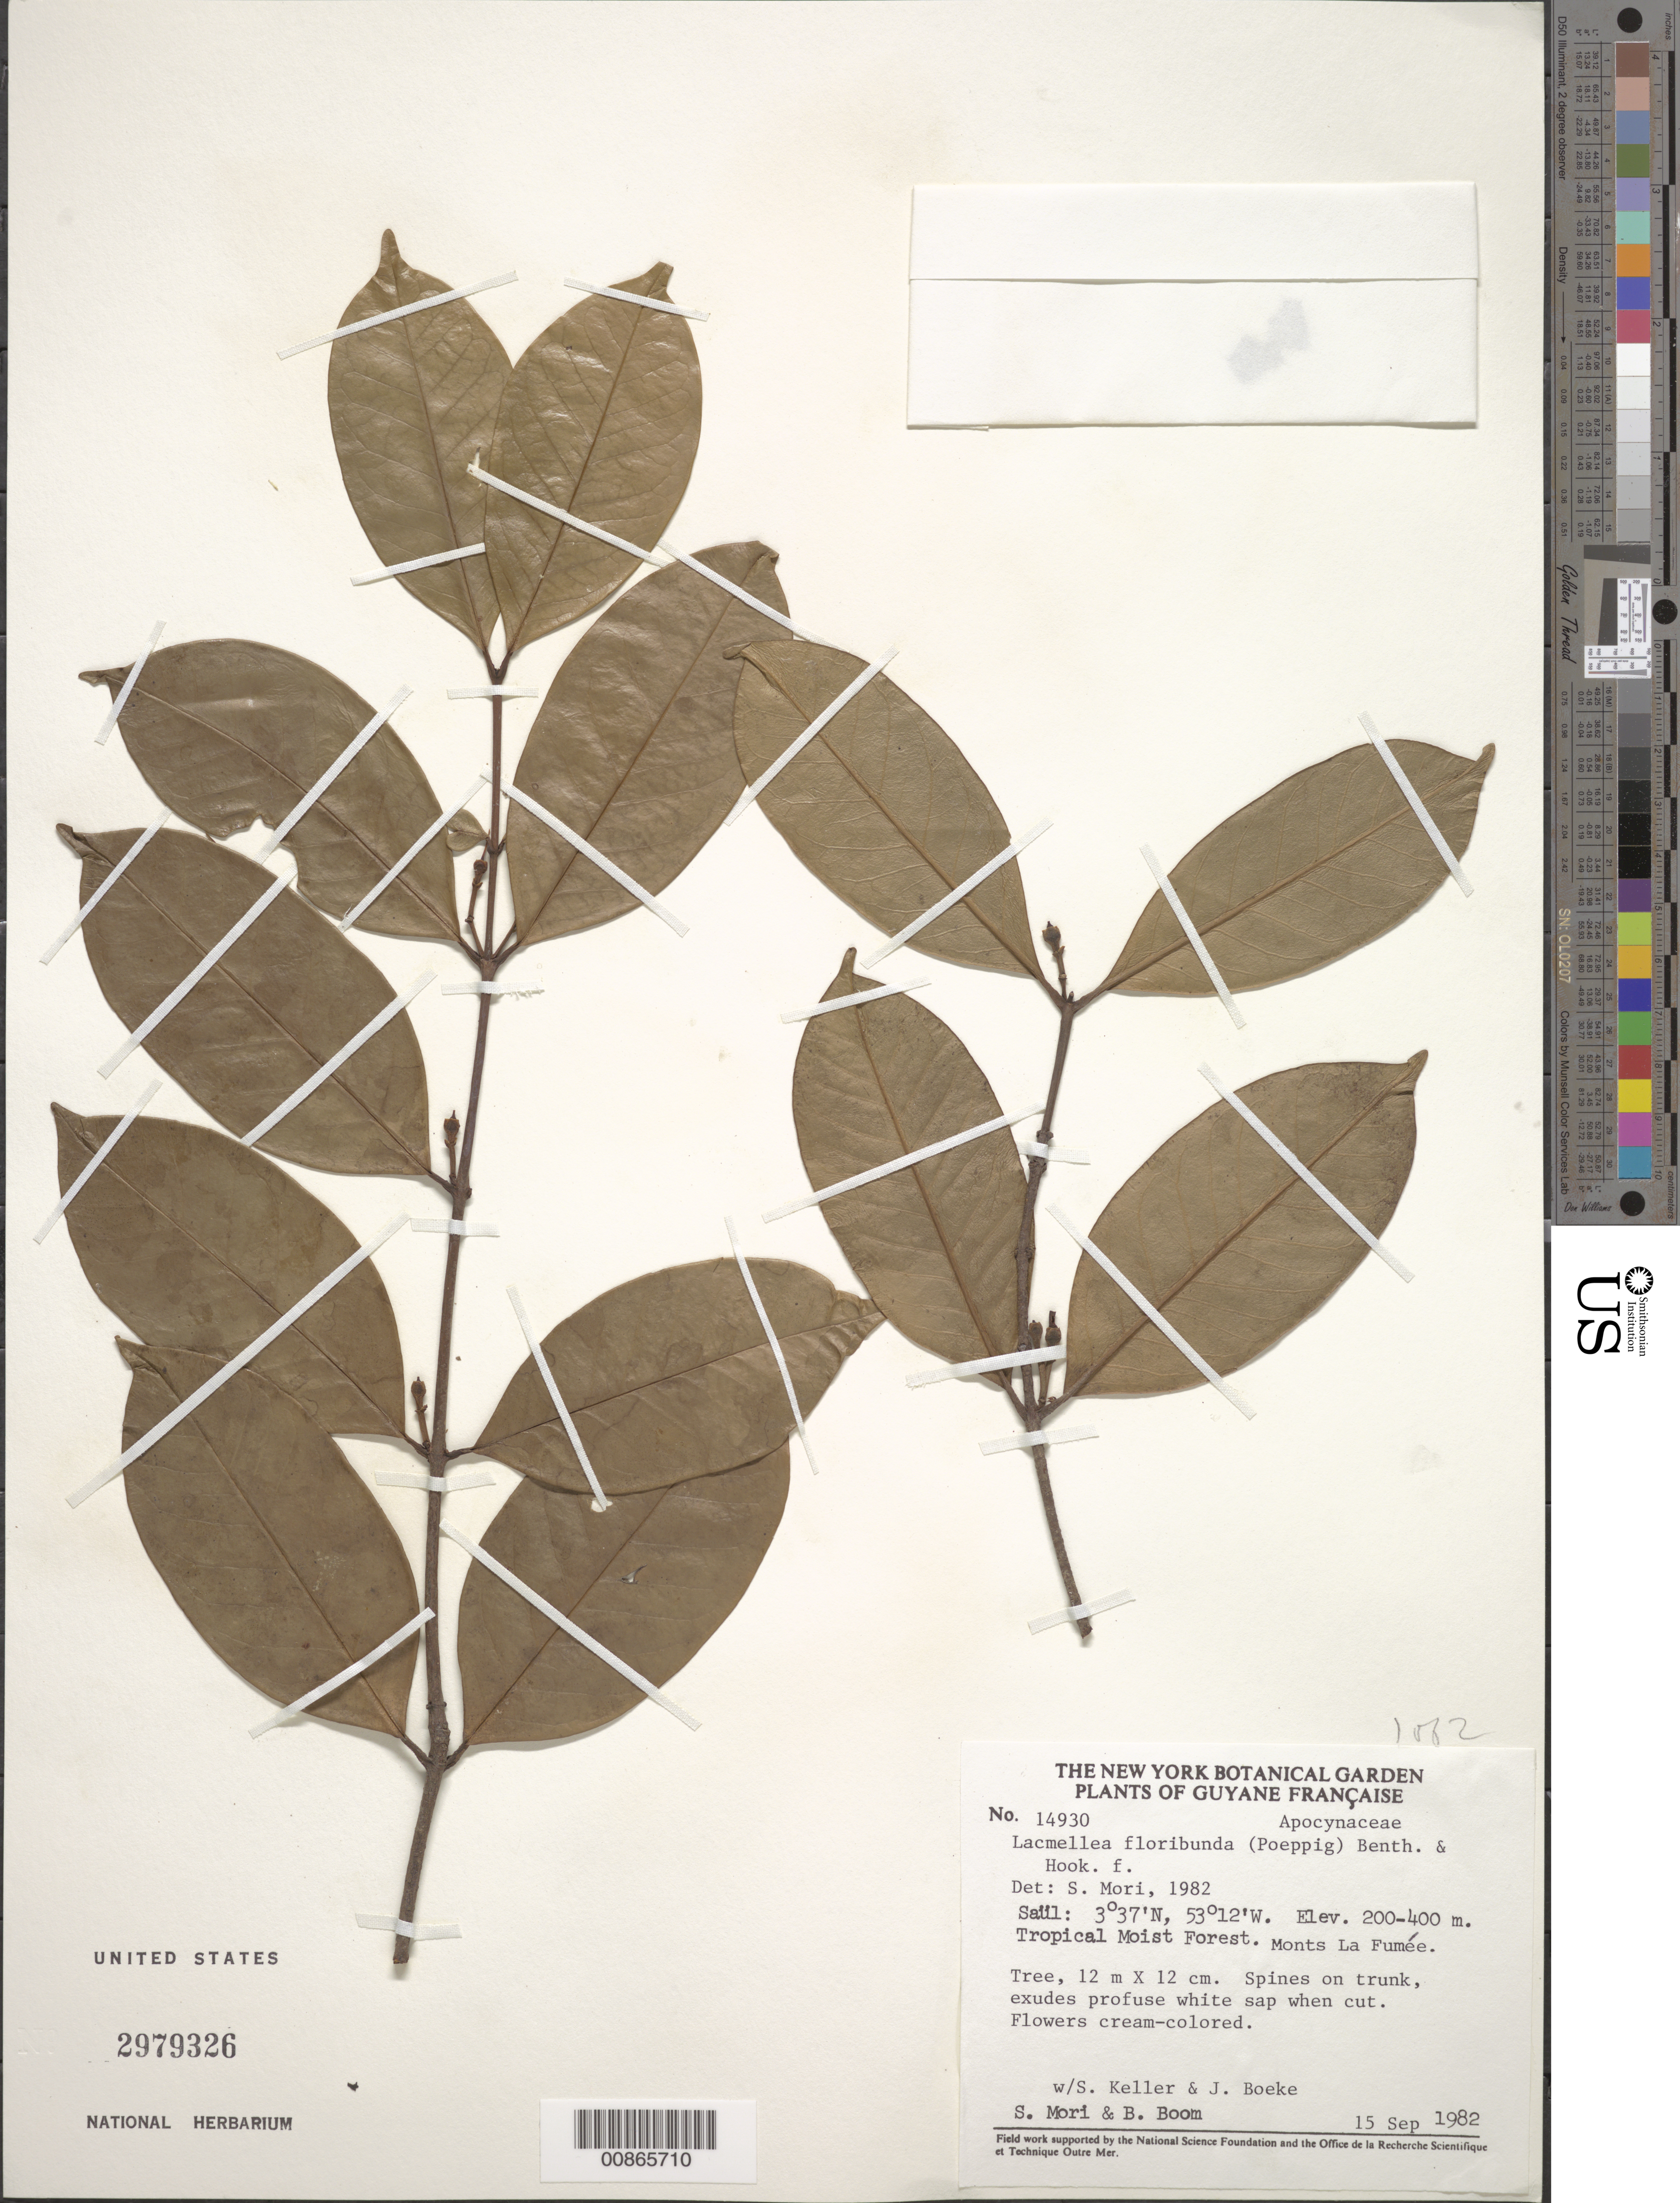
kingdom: Plantae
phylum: Tracheophyta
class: Magnoliopsida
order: Gentianales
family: Apocynaceae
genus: Lacmellea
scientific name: Lacmellea floribunda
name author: (Poepp.) Benth. & Hook. f.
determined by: Mori, Scott A.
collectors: S. Mori, B. M. Boom, S. Keller & J. D. Boeke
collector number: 14930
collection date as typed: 15-Sep-82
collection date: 1982-09-15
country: French Guiana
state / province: Saint-Laurent-du-Maroni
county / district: Saül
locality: Saül, Monts La Fumée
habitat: Tropical moist forest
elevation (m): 200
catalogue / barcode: US 2979326